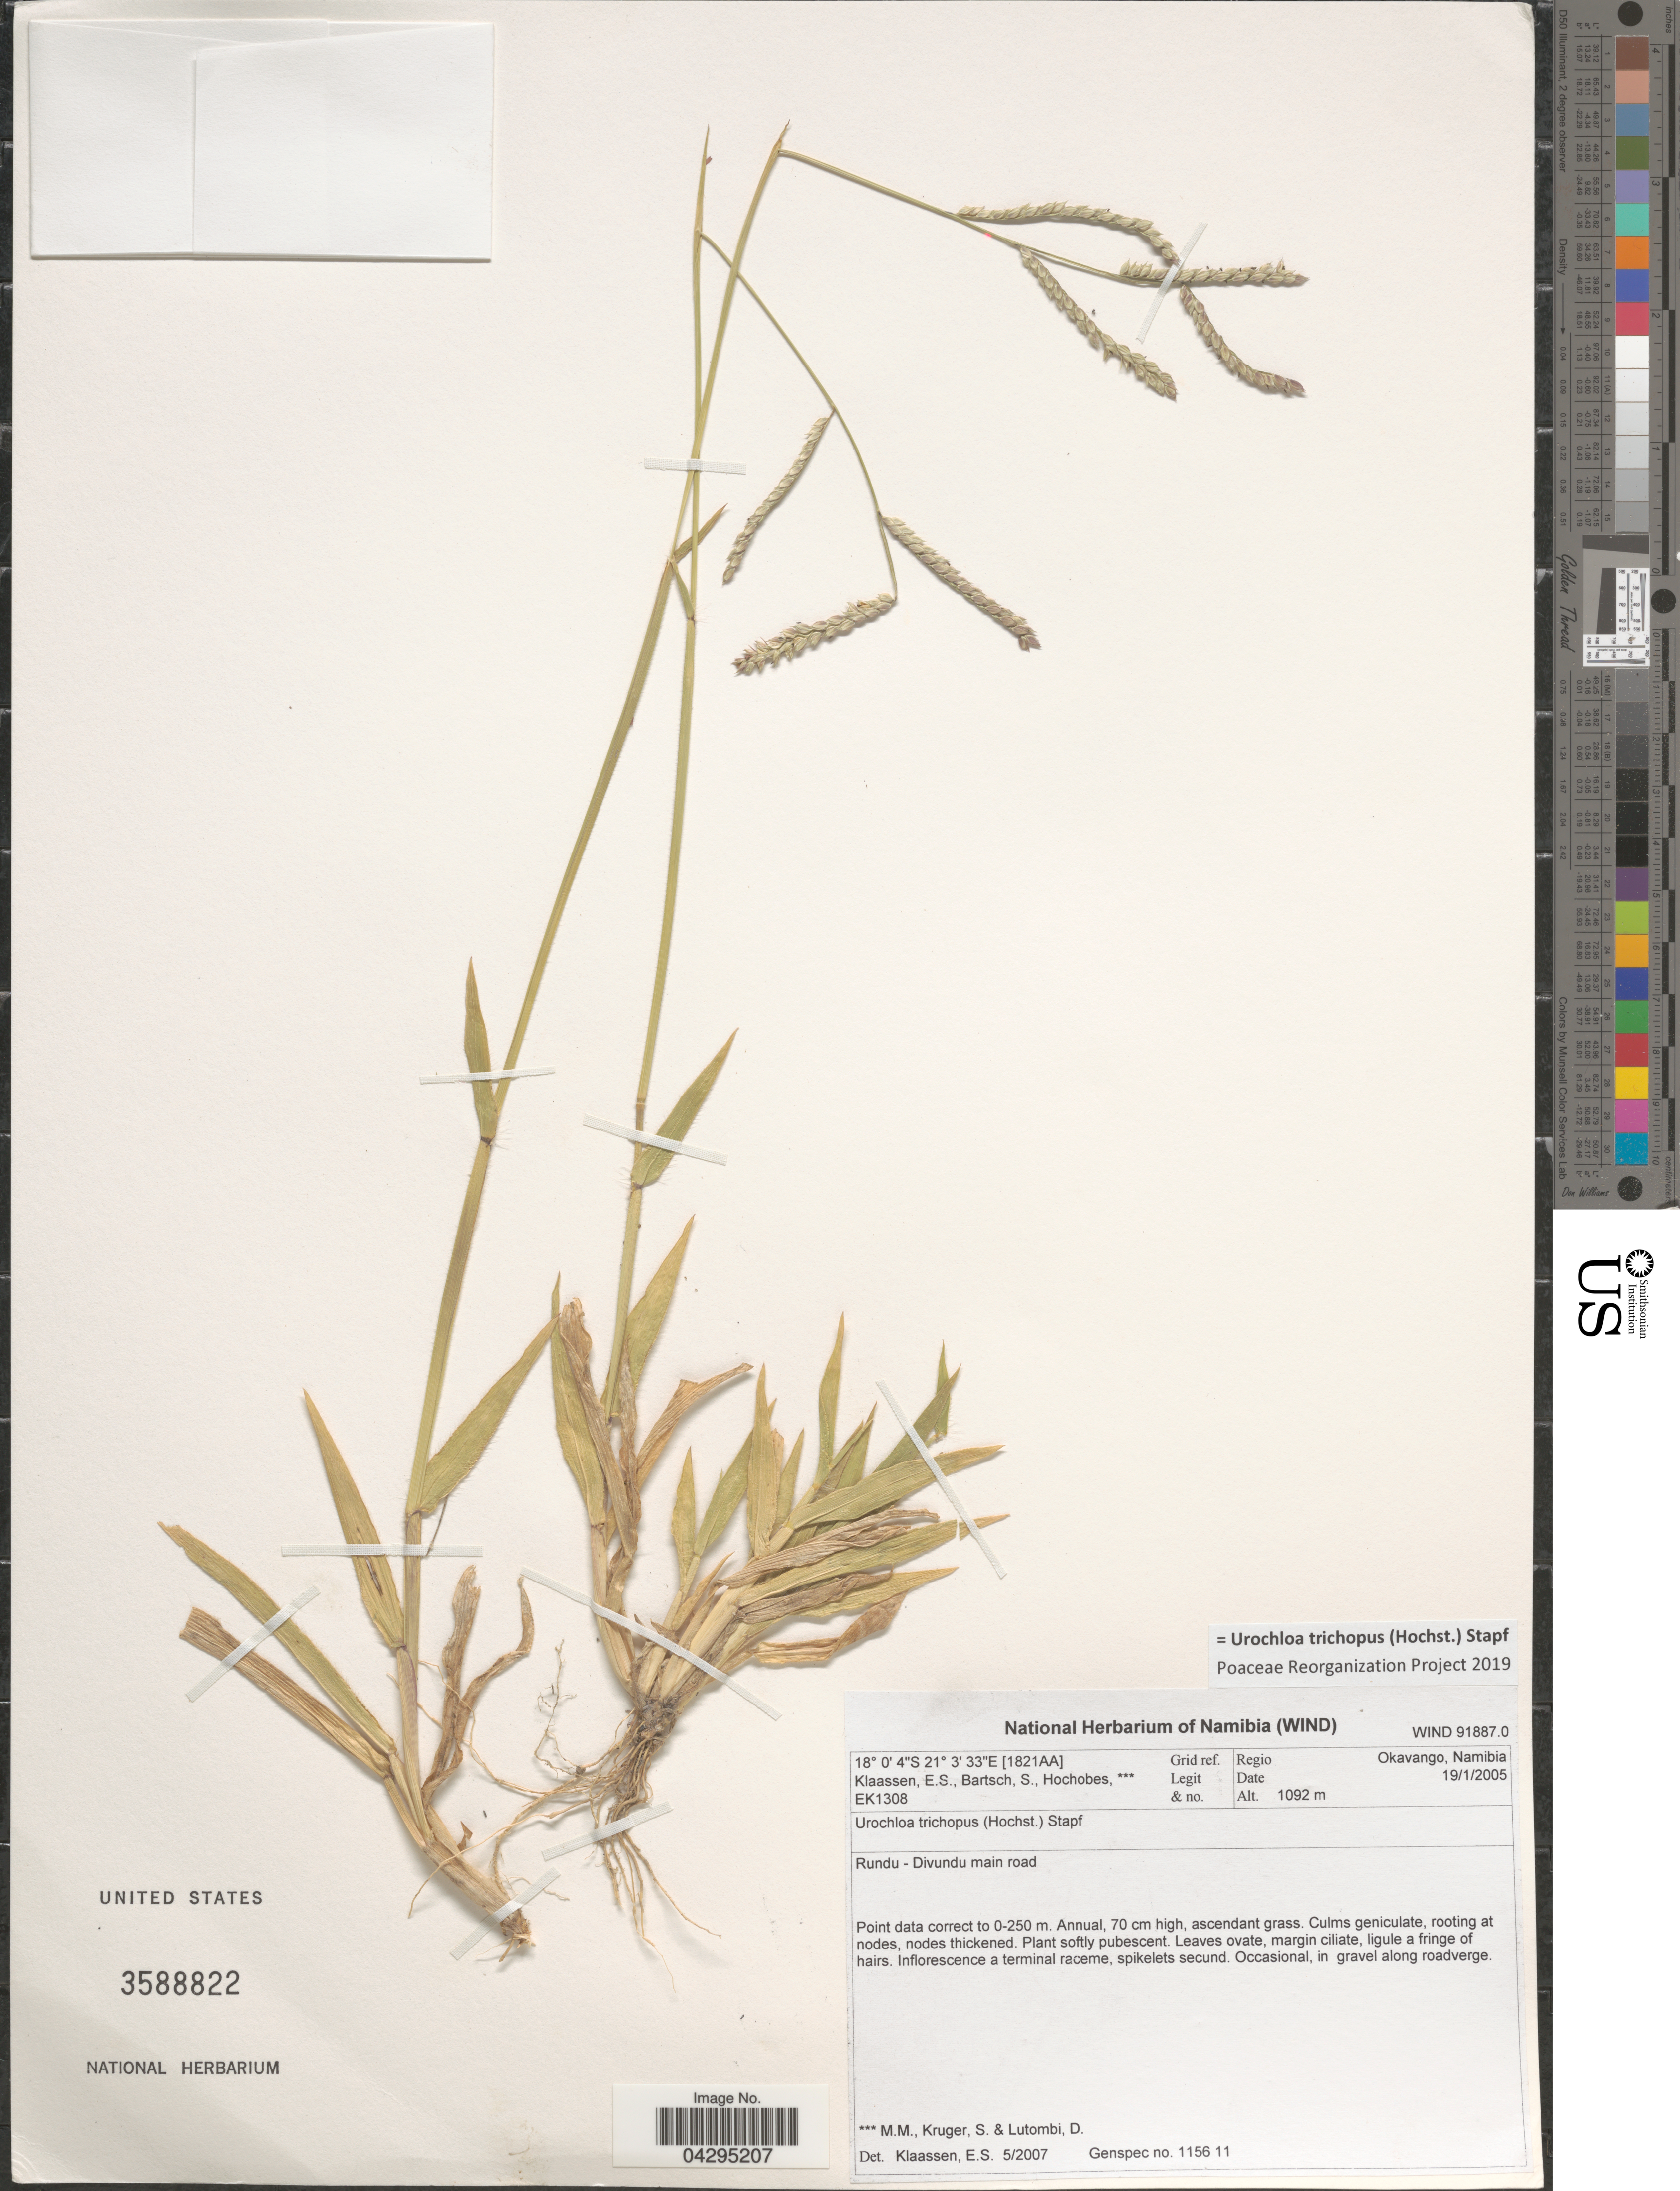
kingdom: Plantae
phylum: Tracheophyta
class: Liliopsida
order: Poales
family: Poaceae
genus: Urochloa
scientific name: Urochloa trichopus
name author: (Hochst.) Stapf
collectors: E. S. Klaassen, S. Bartsch & Hochobes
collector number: EK1308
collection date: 2005-01-19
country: Namibia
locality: Grif ref. [1821AA]. Regio Okavango, Namibia. Rundu - Divundu main road.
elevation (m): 1092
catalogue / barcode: US 3588822